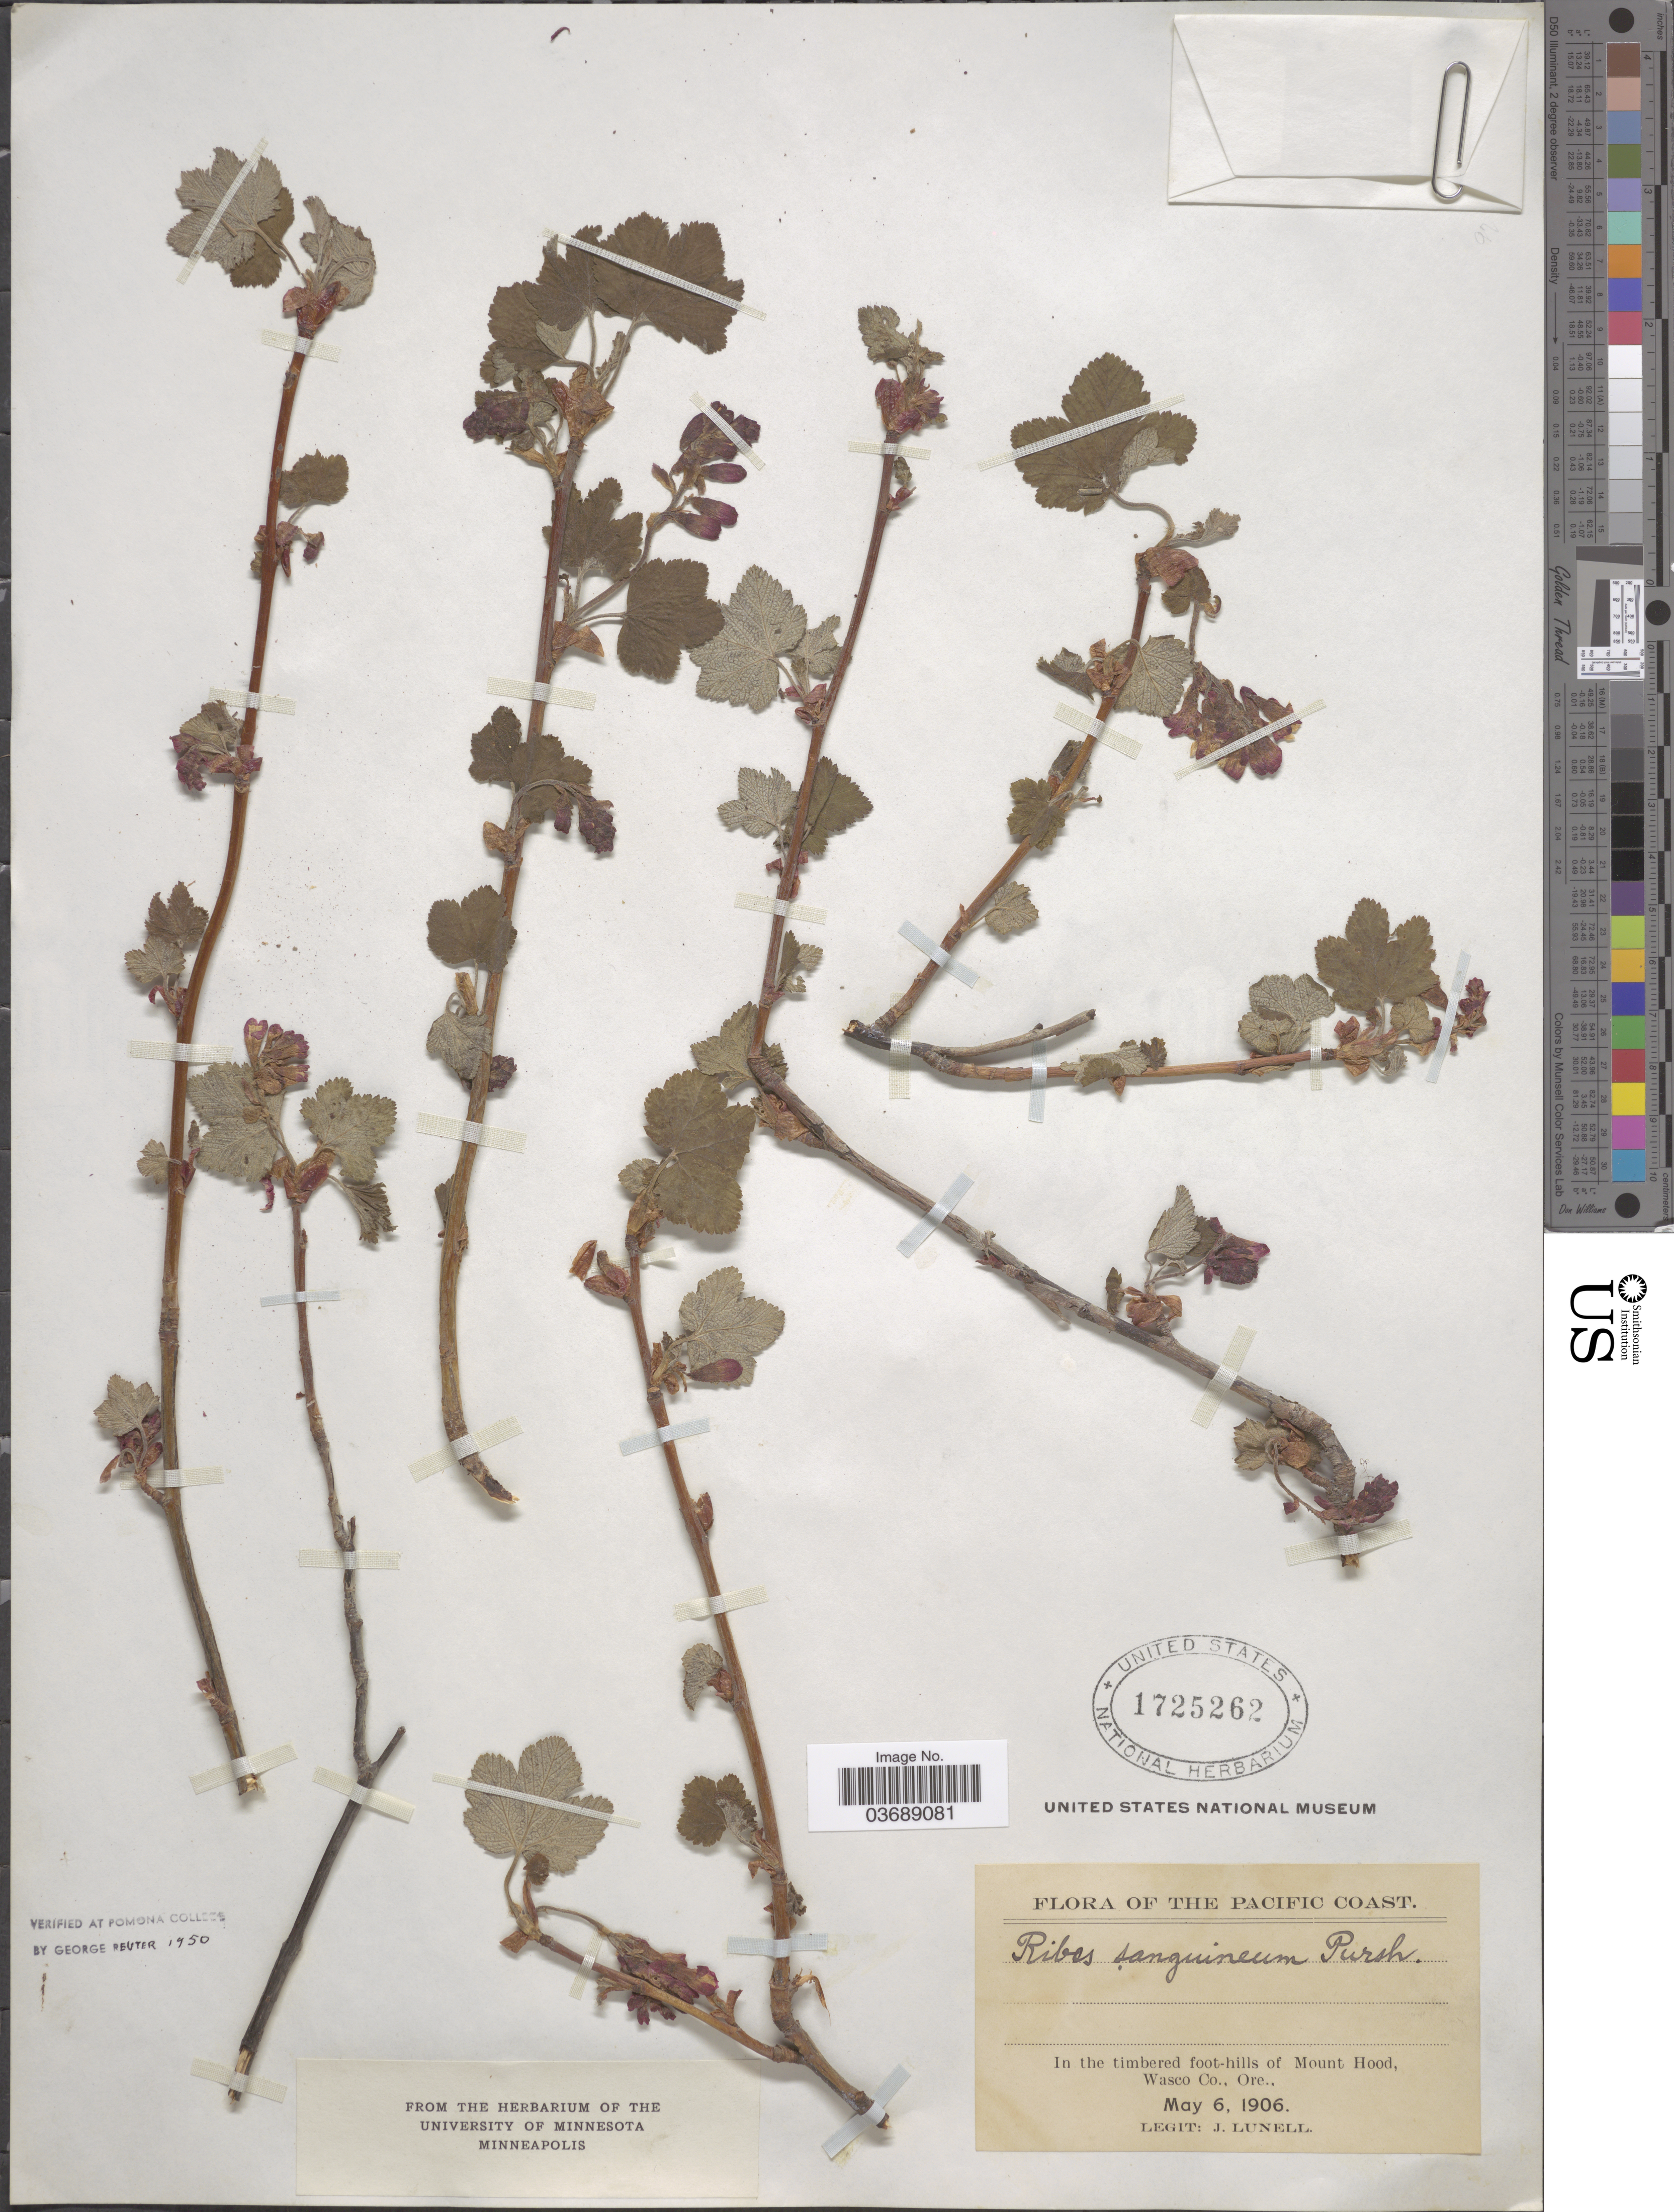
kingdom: Plantae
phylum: Tracheophyta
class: Magnoliopsida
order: Saxifragales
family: Grossulariaceae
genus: Ribes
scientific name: Ribes sanguineum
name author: Pursh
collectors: J. Lunell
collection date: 1906-05-06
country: United States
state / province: Oregon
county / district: Wasco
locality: The Pacific Coast. In the timbered foot-hills of Mount Hood, Wasco Co.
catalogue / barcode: US 1725262